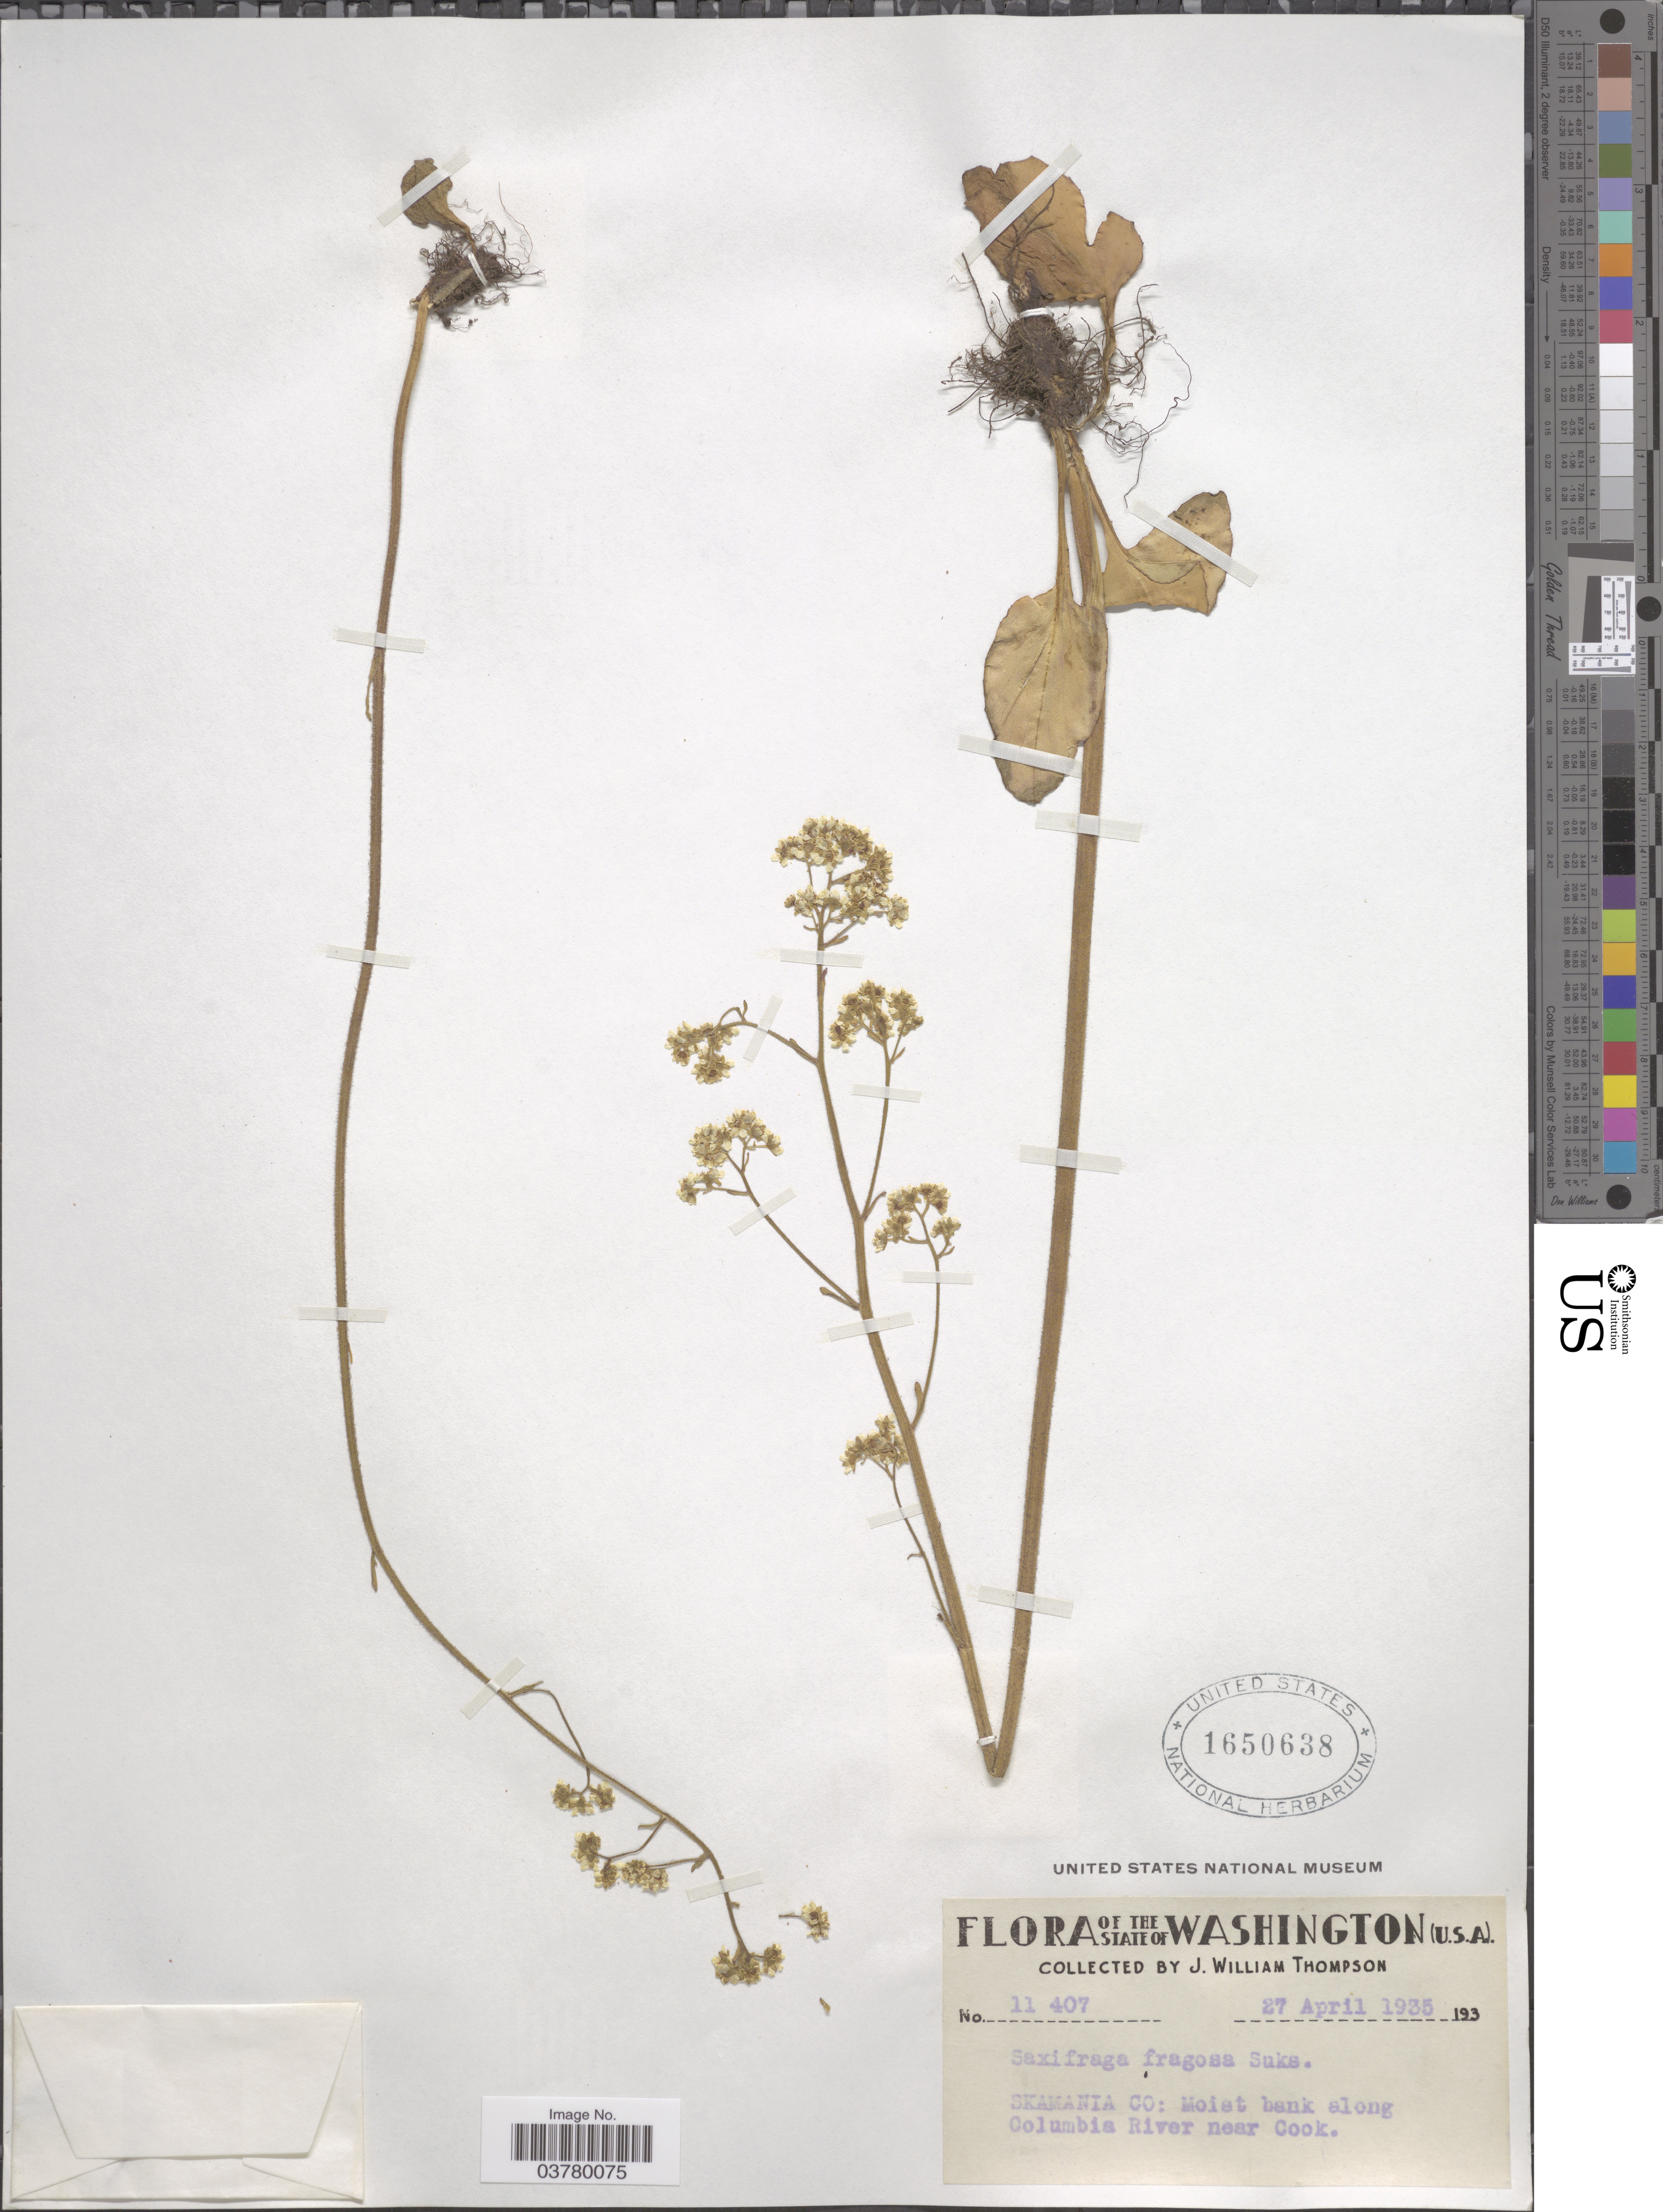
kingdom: Plantae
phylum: Tracheophyta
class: Magnoliopsida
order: Saxifragales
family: Saxifragaceae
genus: Micranthes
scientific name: Micranthes fragosa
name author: (Suksd. ex Small) Small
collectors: J. W. Thompson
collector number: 11407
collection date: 1935-04-27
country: United States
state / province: Washington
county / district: Skamania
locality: Skamania Co: Moist bank along Columbia River near Cook.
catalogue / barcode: US 1650638